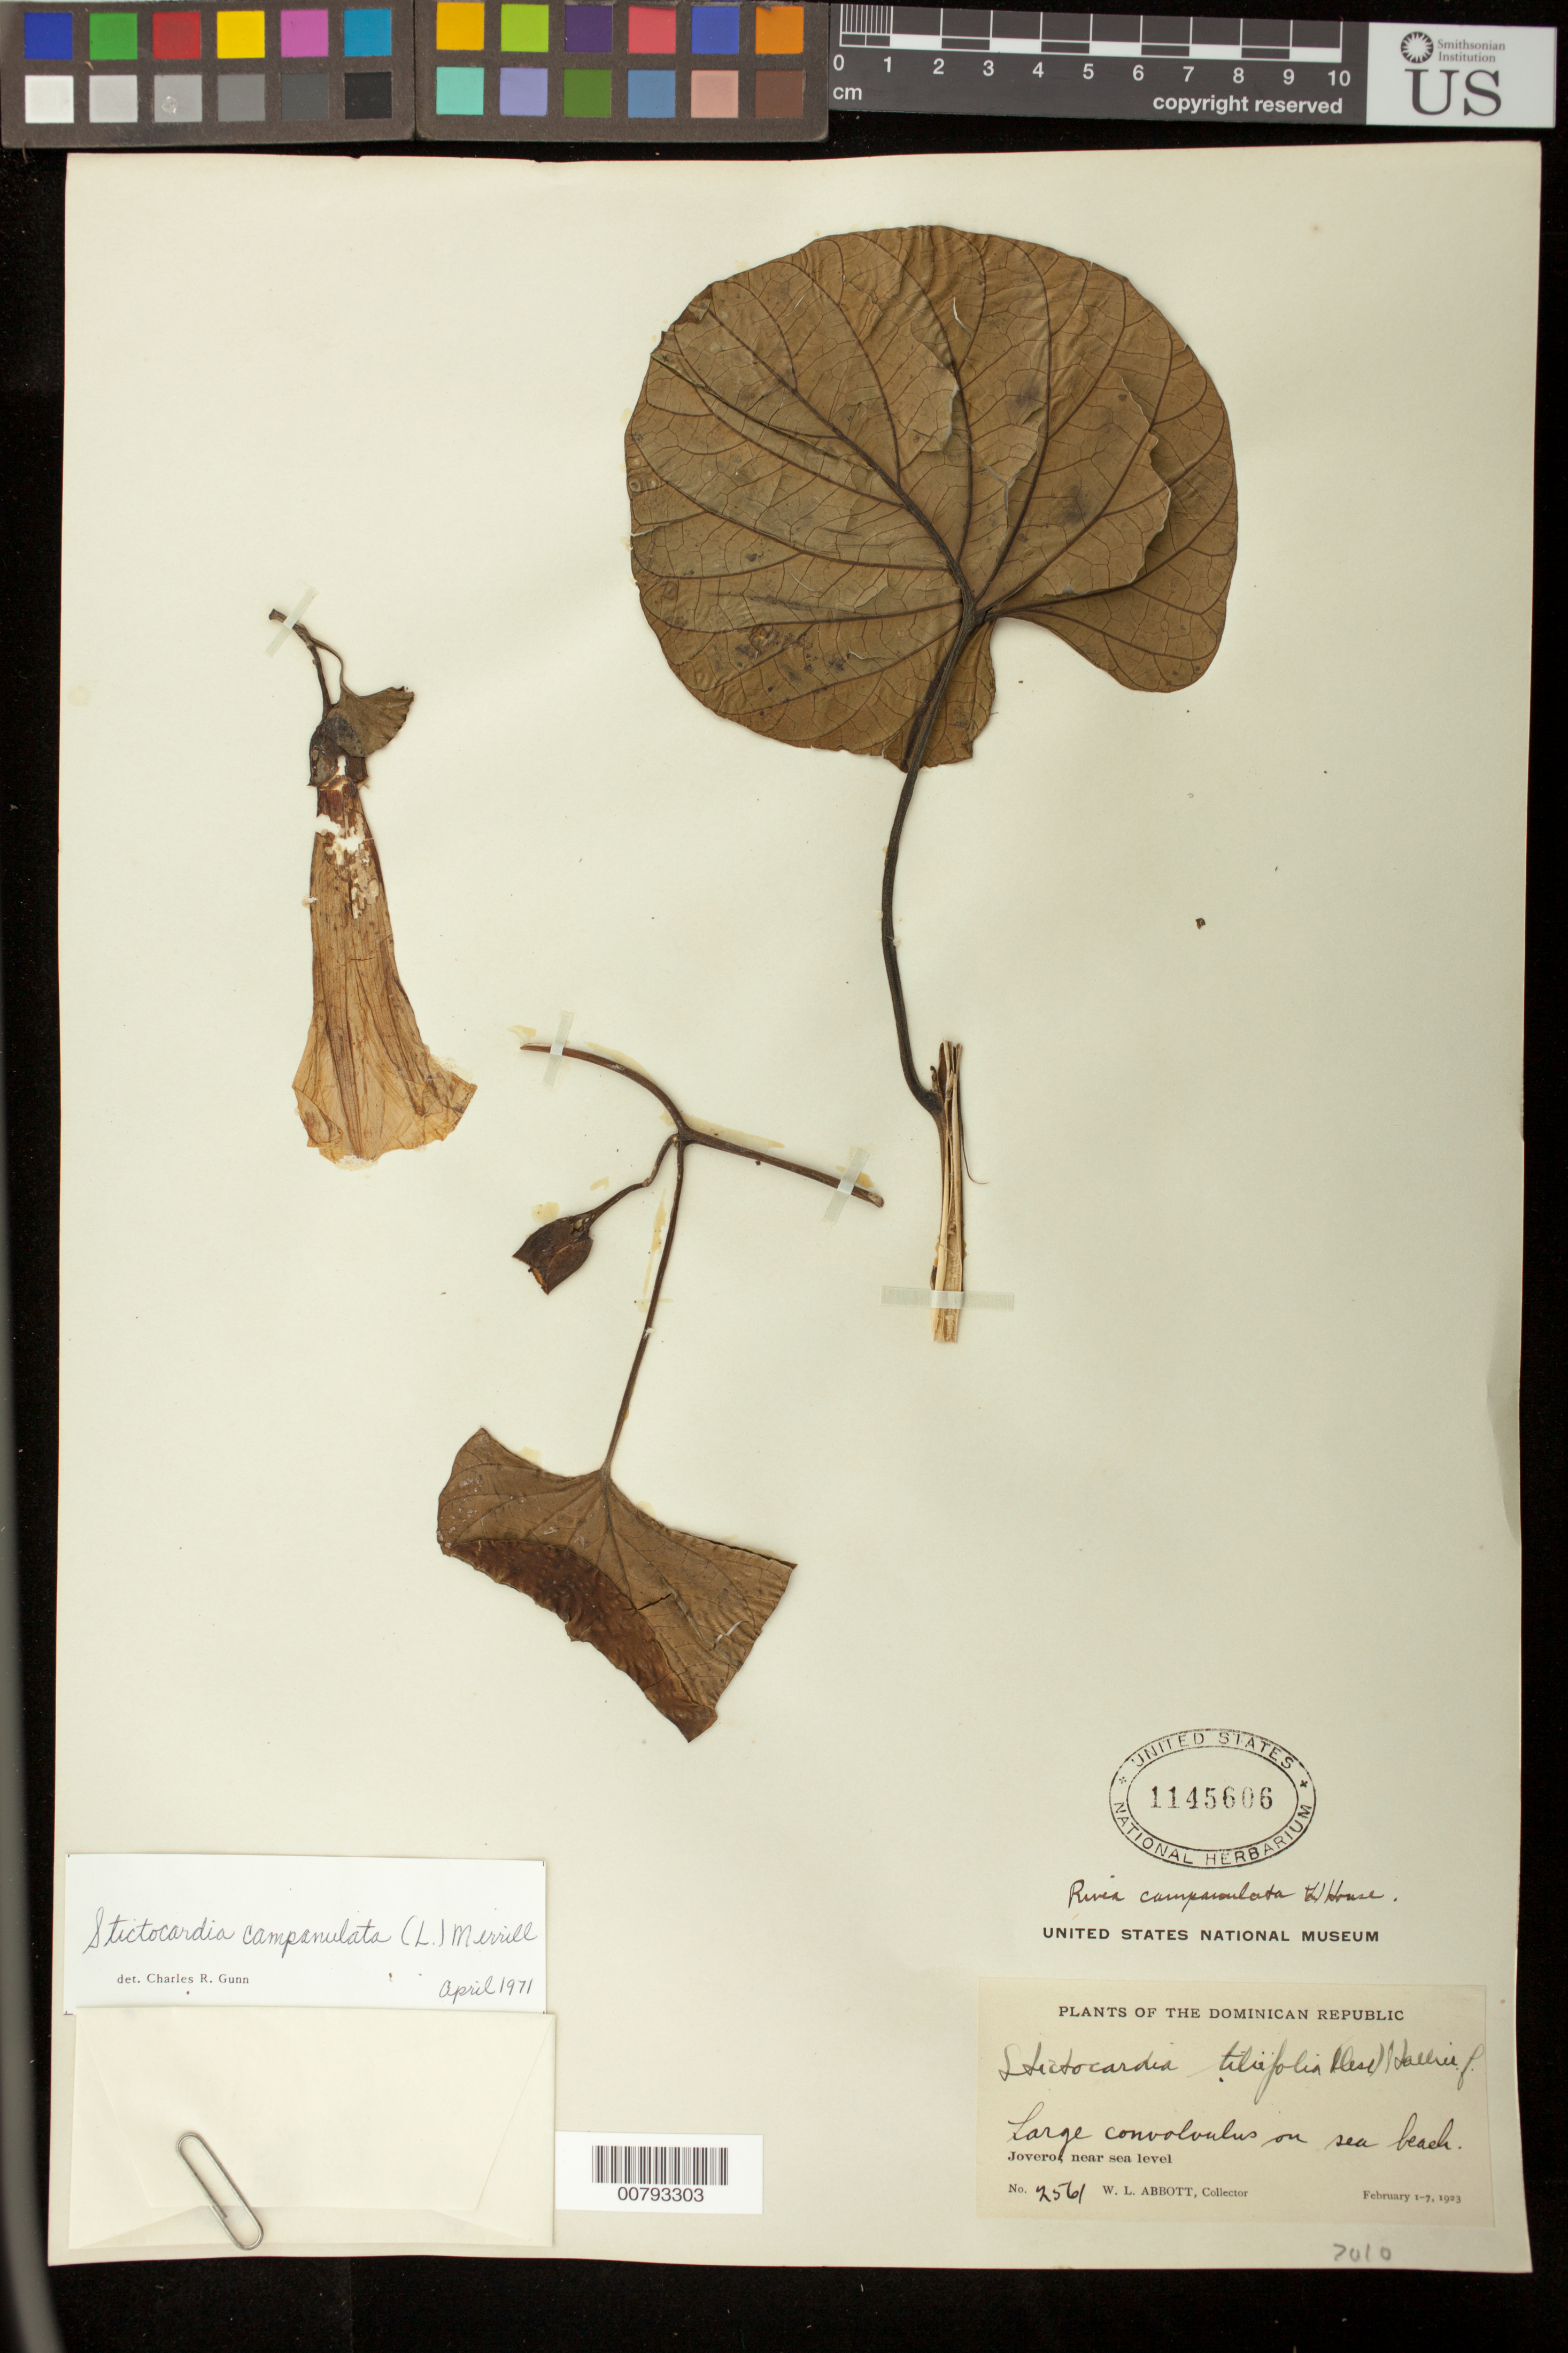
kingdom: Plantae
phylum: Tracheophyta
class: Magnoliopsida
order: Solanales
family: Convolvulaceae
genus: Stictocardia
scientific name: Stictocardia tiliifolia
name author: (Desr.) Hallier f.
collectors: W. L. Abbott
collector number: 2561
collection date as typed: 01 Feb 1923 to 07 Feb 1923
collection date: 1923-02-01/1923-02-07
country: Dominican Republic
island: Hispaniola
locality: Jovero, near sea level.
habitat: On sea beach.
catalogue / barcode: US 1145606